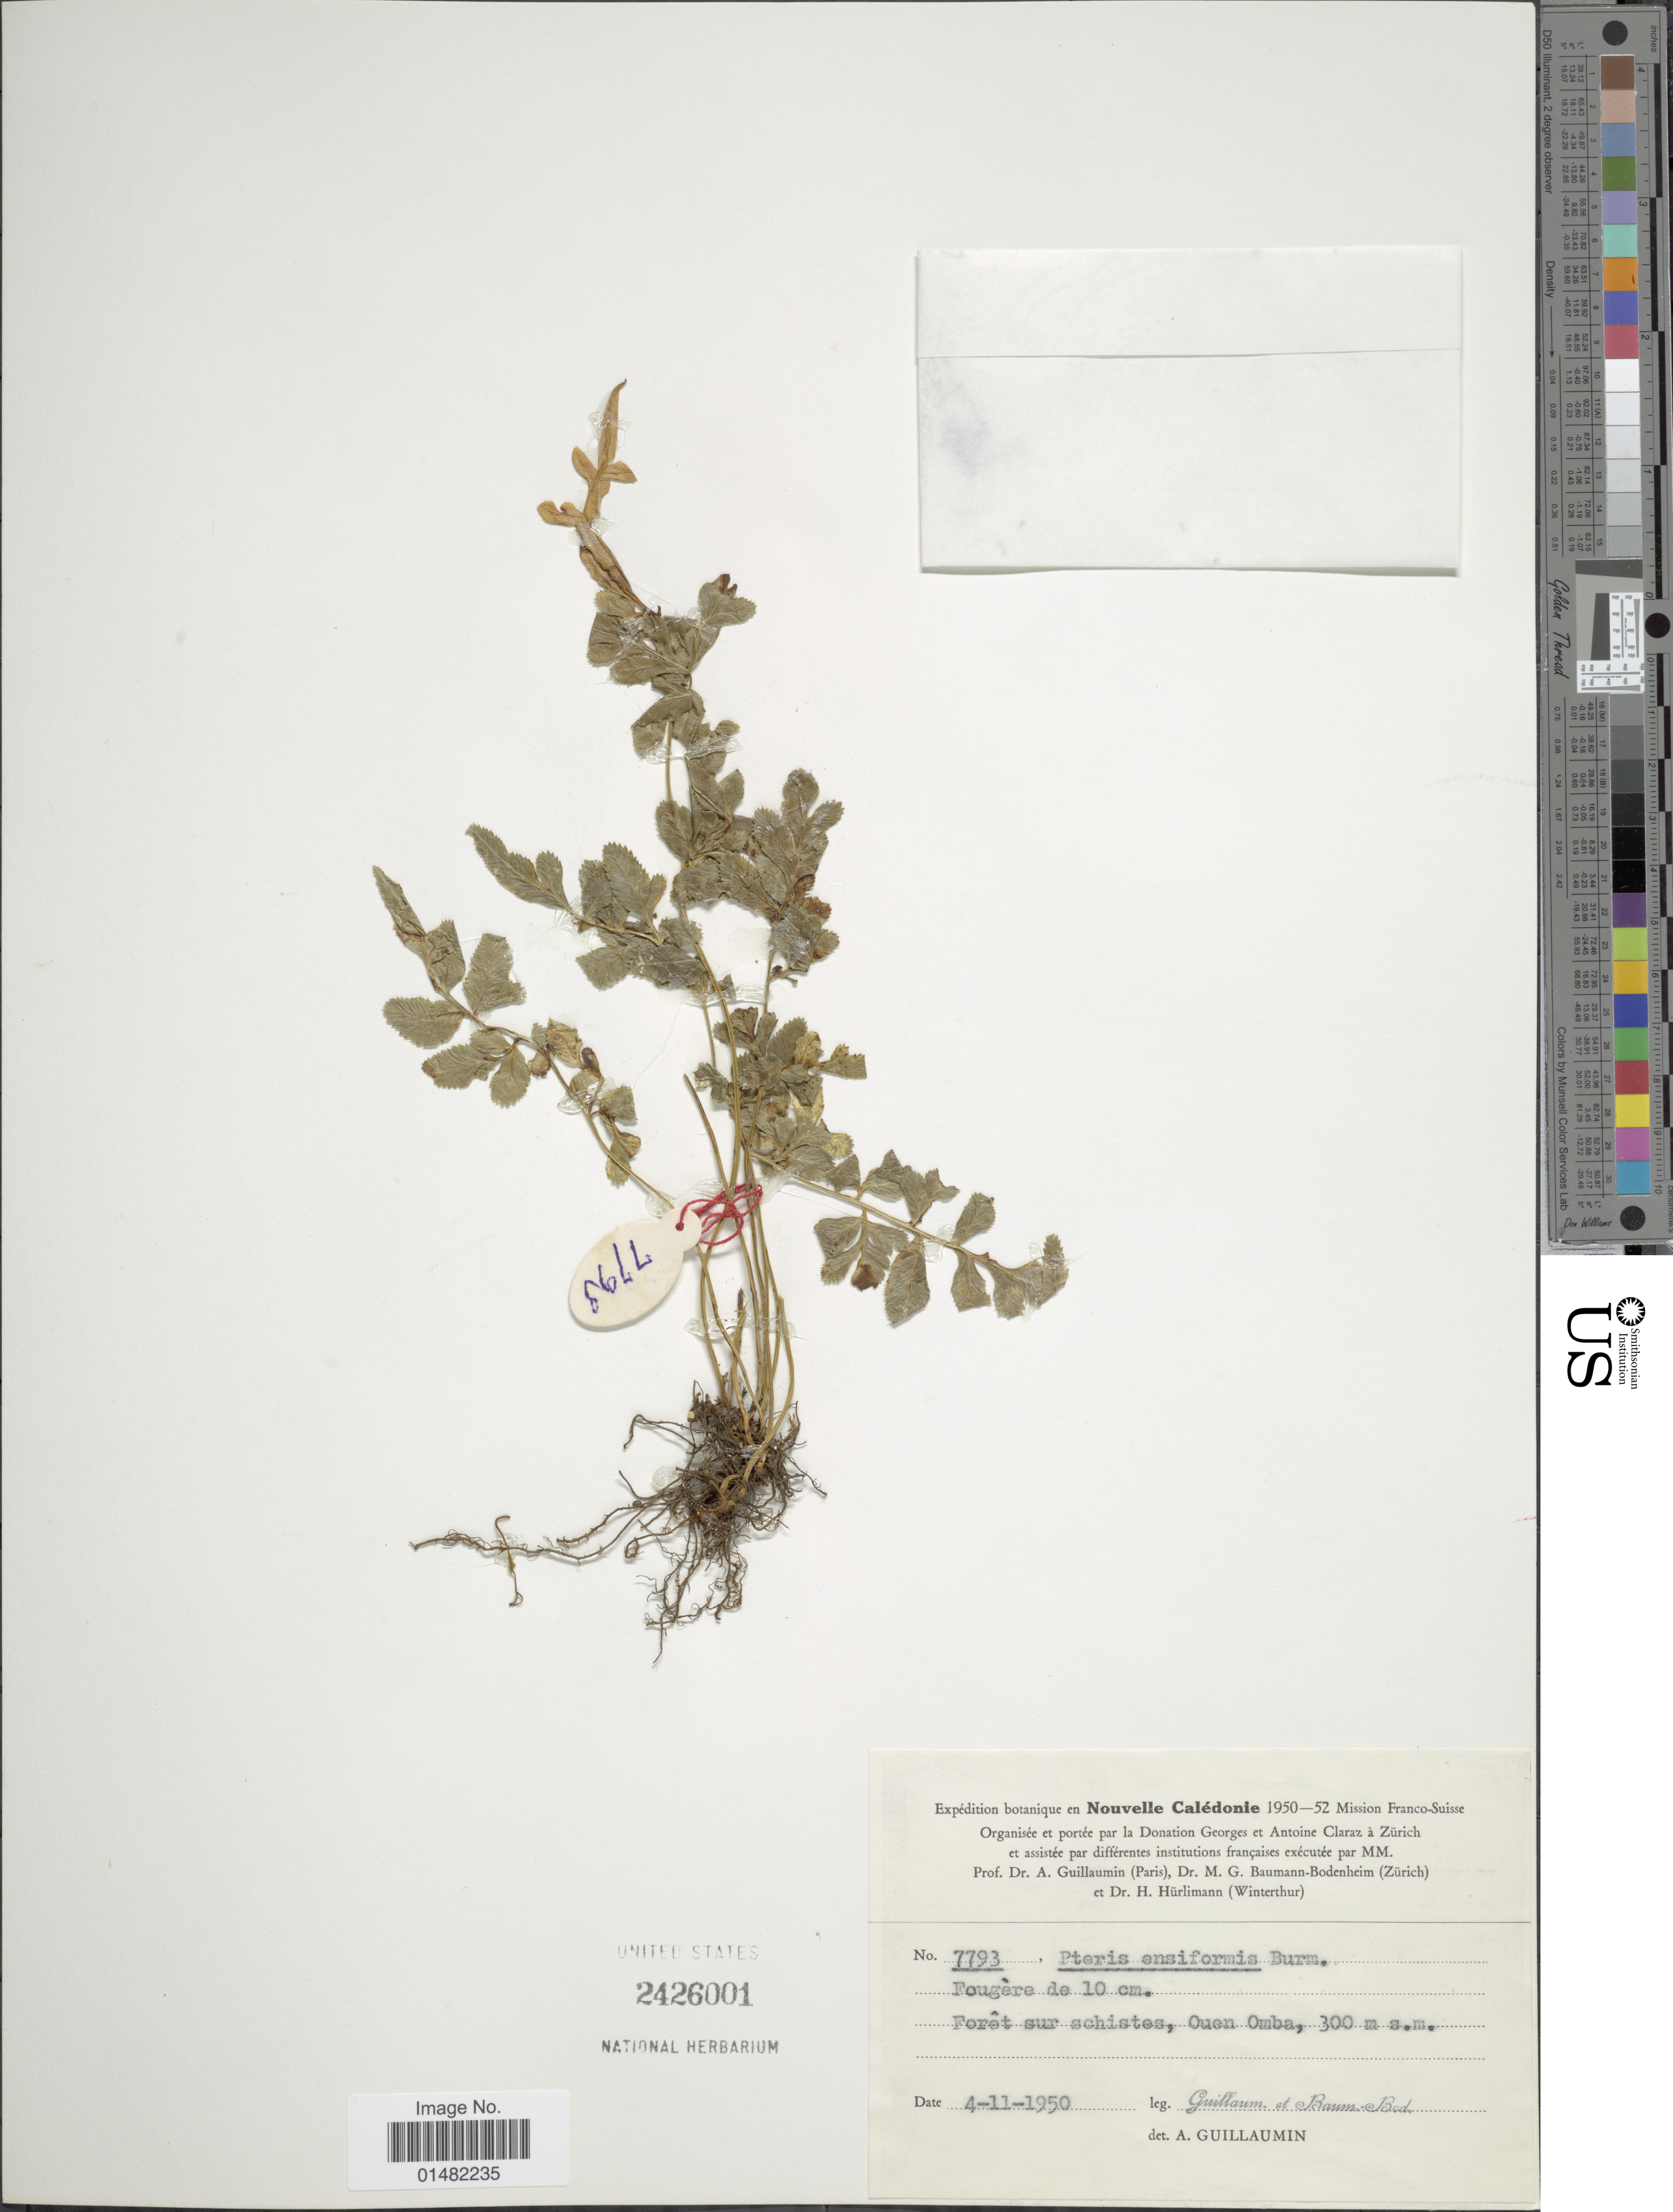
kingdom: Plantae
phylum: Tracheophyta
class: Polypodiopsida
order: Polypodiales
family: Pteridaceae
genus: Pteris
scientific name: Pteris ensiformis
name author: Burm. f.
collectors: Guillaumin & M. G. Baumann-Bodenheim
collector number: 7793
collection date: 1950-11-04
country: New Caledonia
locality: Forêt sur schistes, Ouen Omba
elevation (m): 300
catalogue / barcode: US 2426001